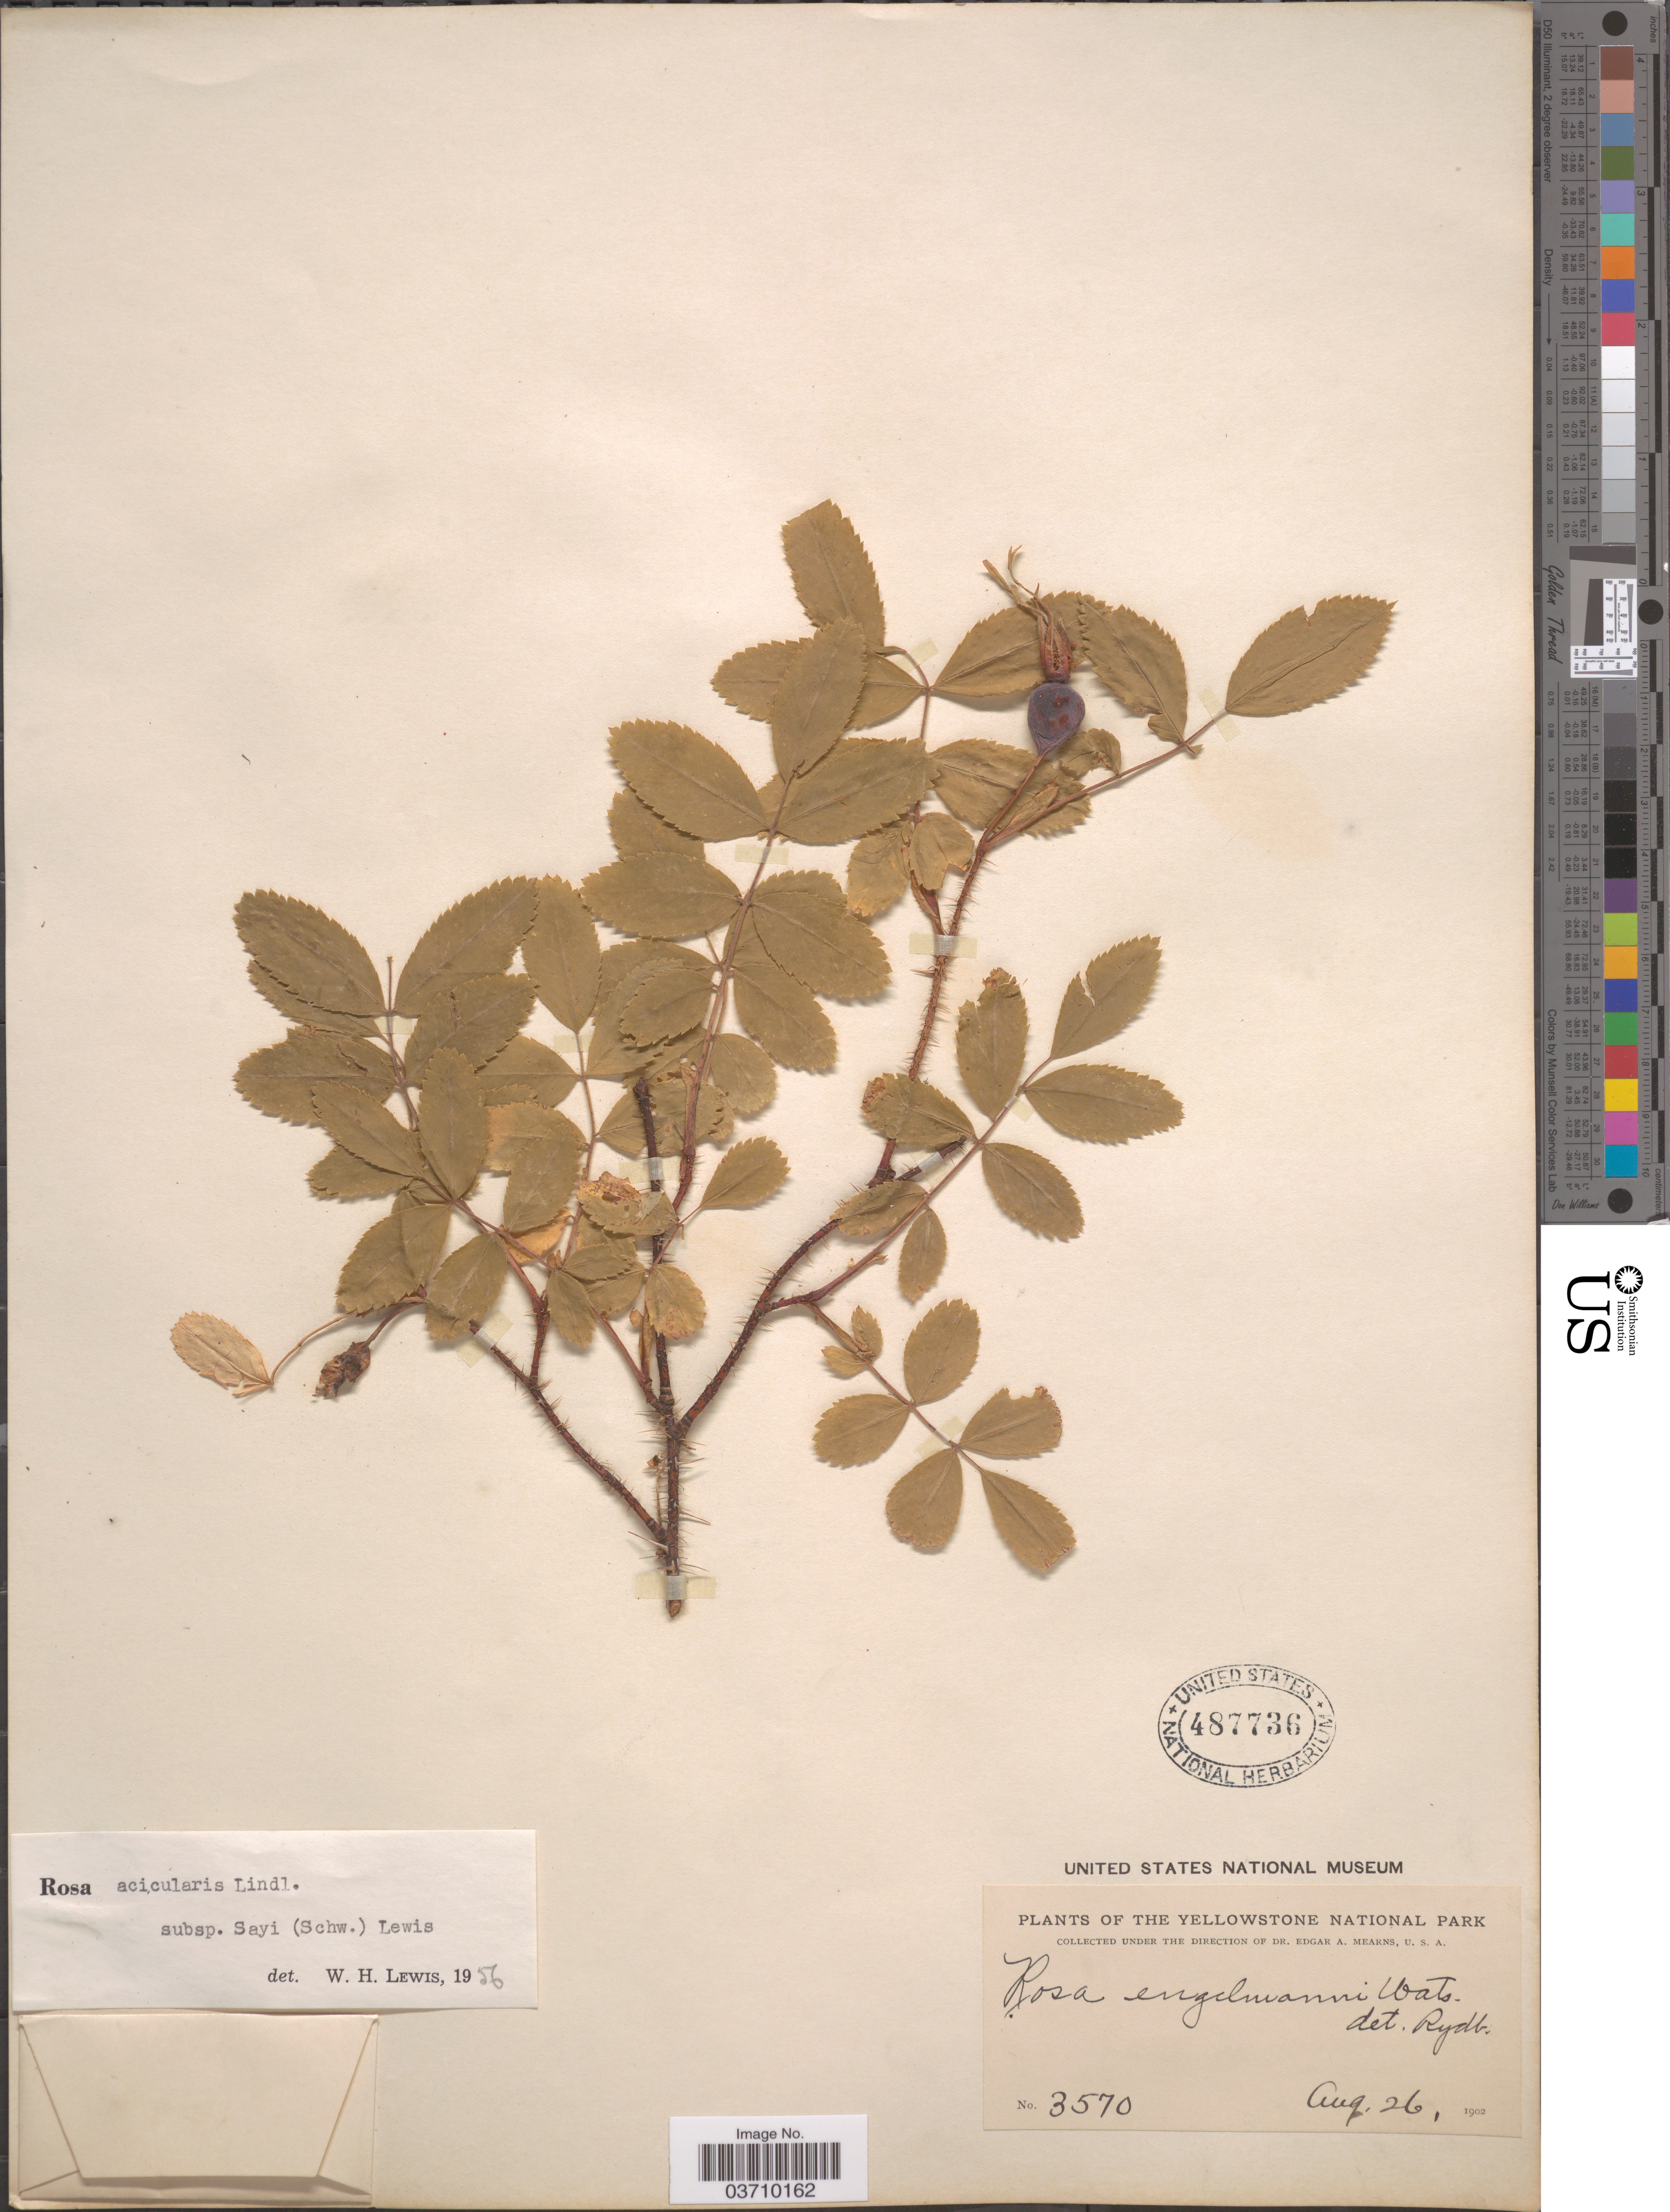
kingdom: Plantae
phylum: Tracheophyta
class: Magnoliopsida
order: Rosales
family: Rosaceae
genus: Rosa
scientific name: Rosa acicularis var. sayi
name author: (Schwein.) Rehder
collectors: E. A. Mearns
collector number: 3570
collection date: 1902-08-26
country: United States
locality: The Yellowstone National Park.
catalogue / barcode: US 487736